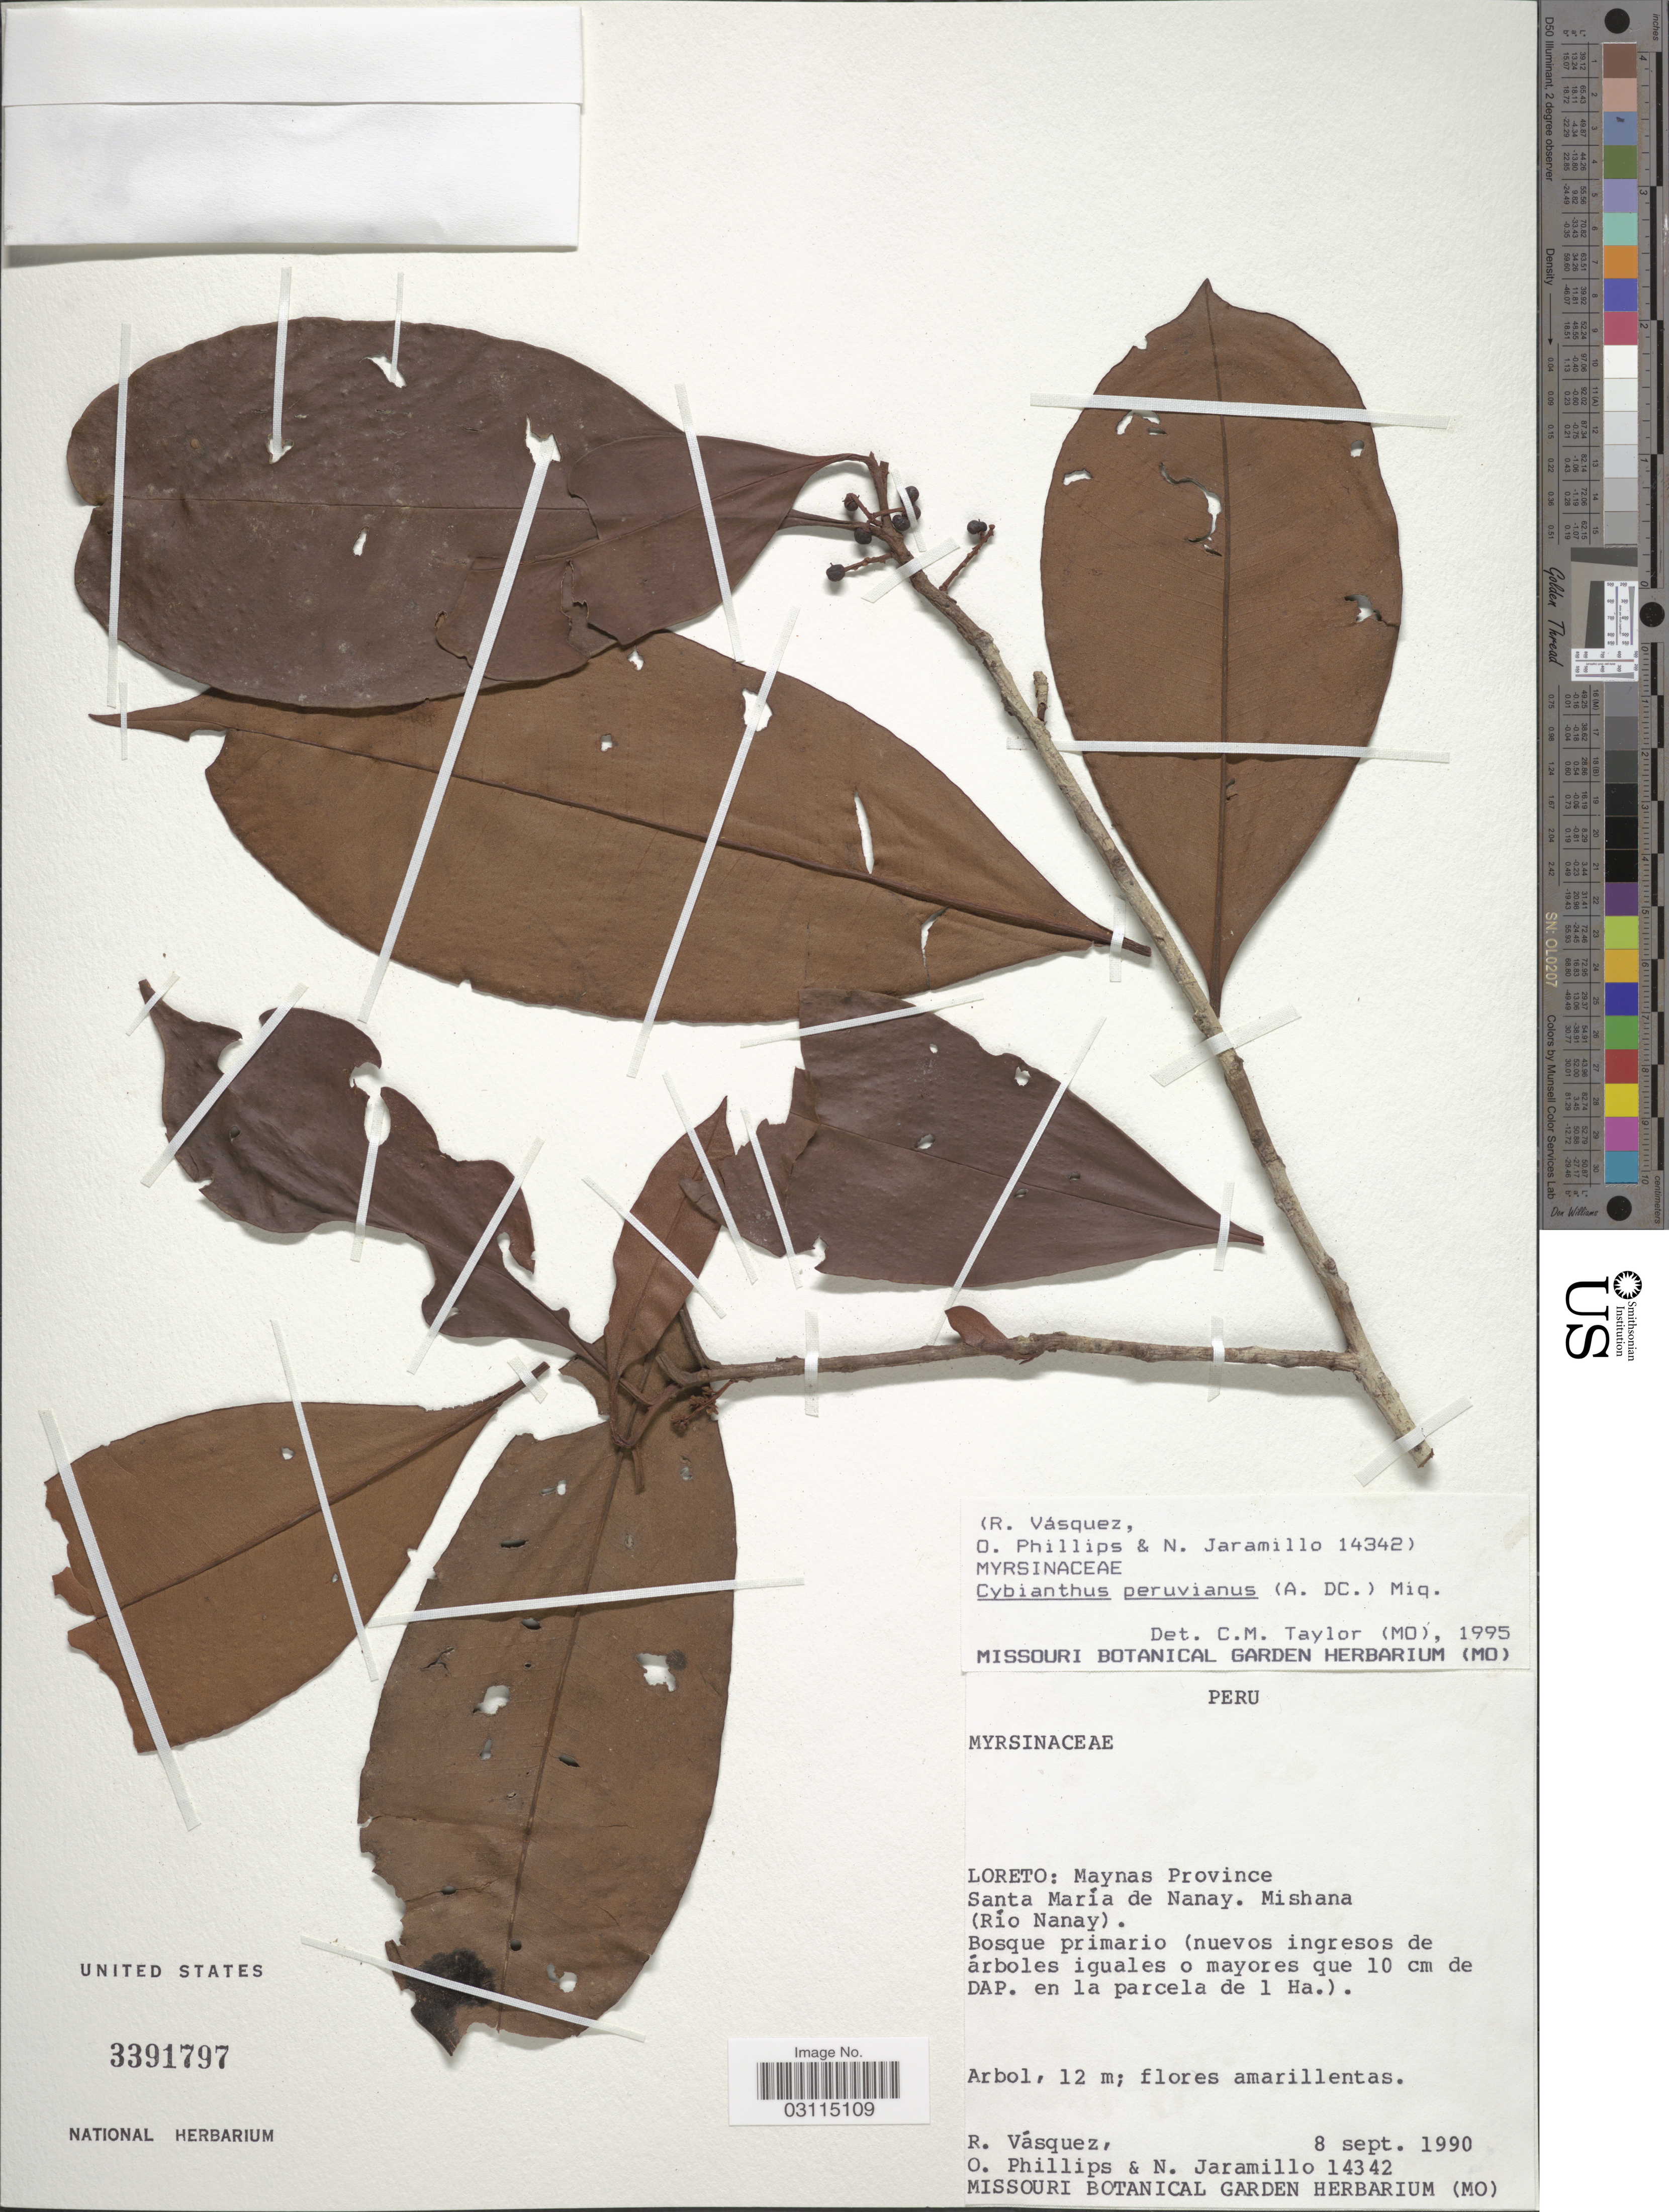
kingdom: Plantae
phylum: Tracheophyta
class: Magnoliopsida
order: Ericales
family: Primulaceae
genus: Cybianthus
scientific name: Cybianthus peruvianus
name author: (A. DC.) Miq.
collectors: R. Vásquez, O. Phillips & N. Jaramillo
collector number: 14342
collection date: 1990-09-08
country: Peru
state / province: Loreto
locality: Maynas Province, Santa María de Nanay, Mishana (Rio Nanay).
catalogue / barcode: US 3391797